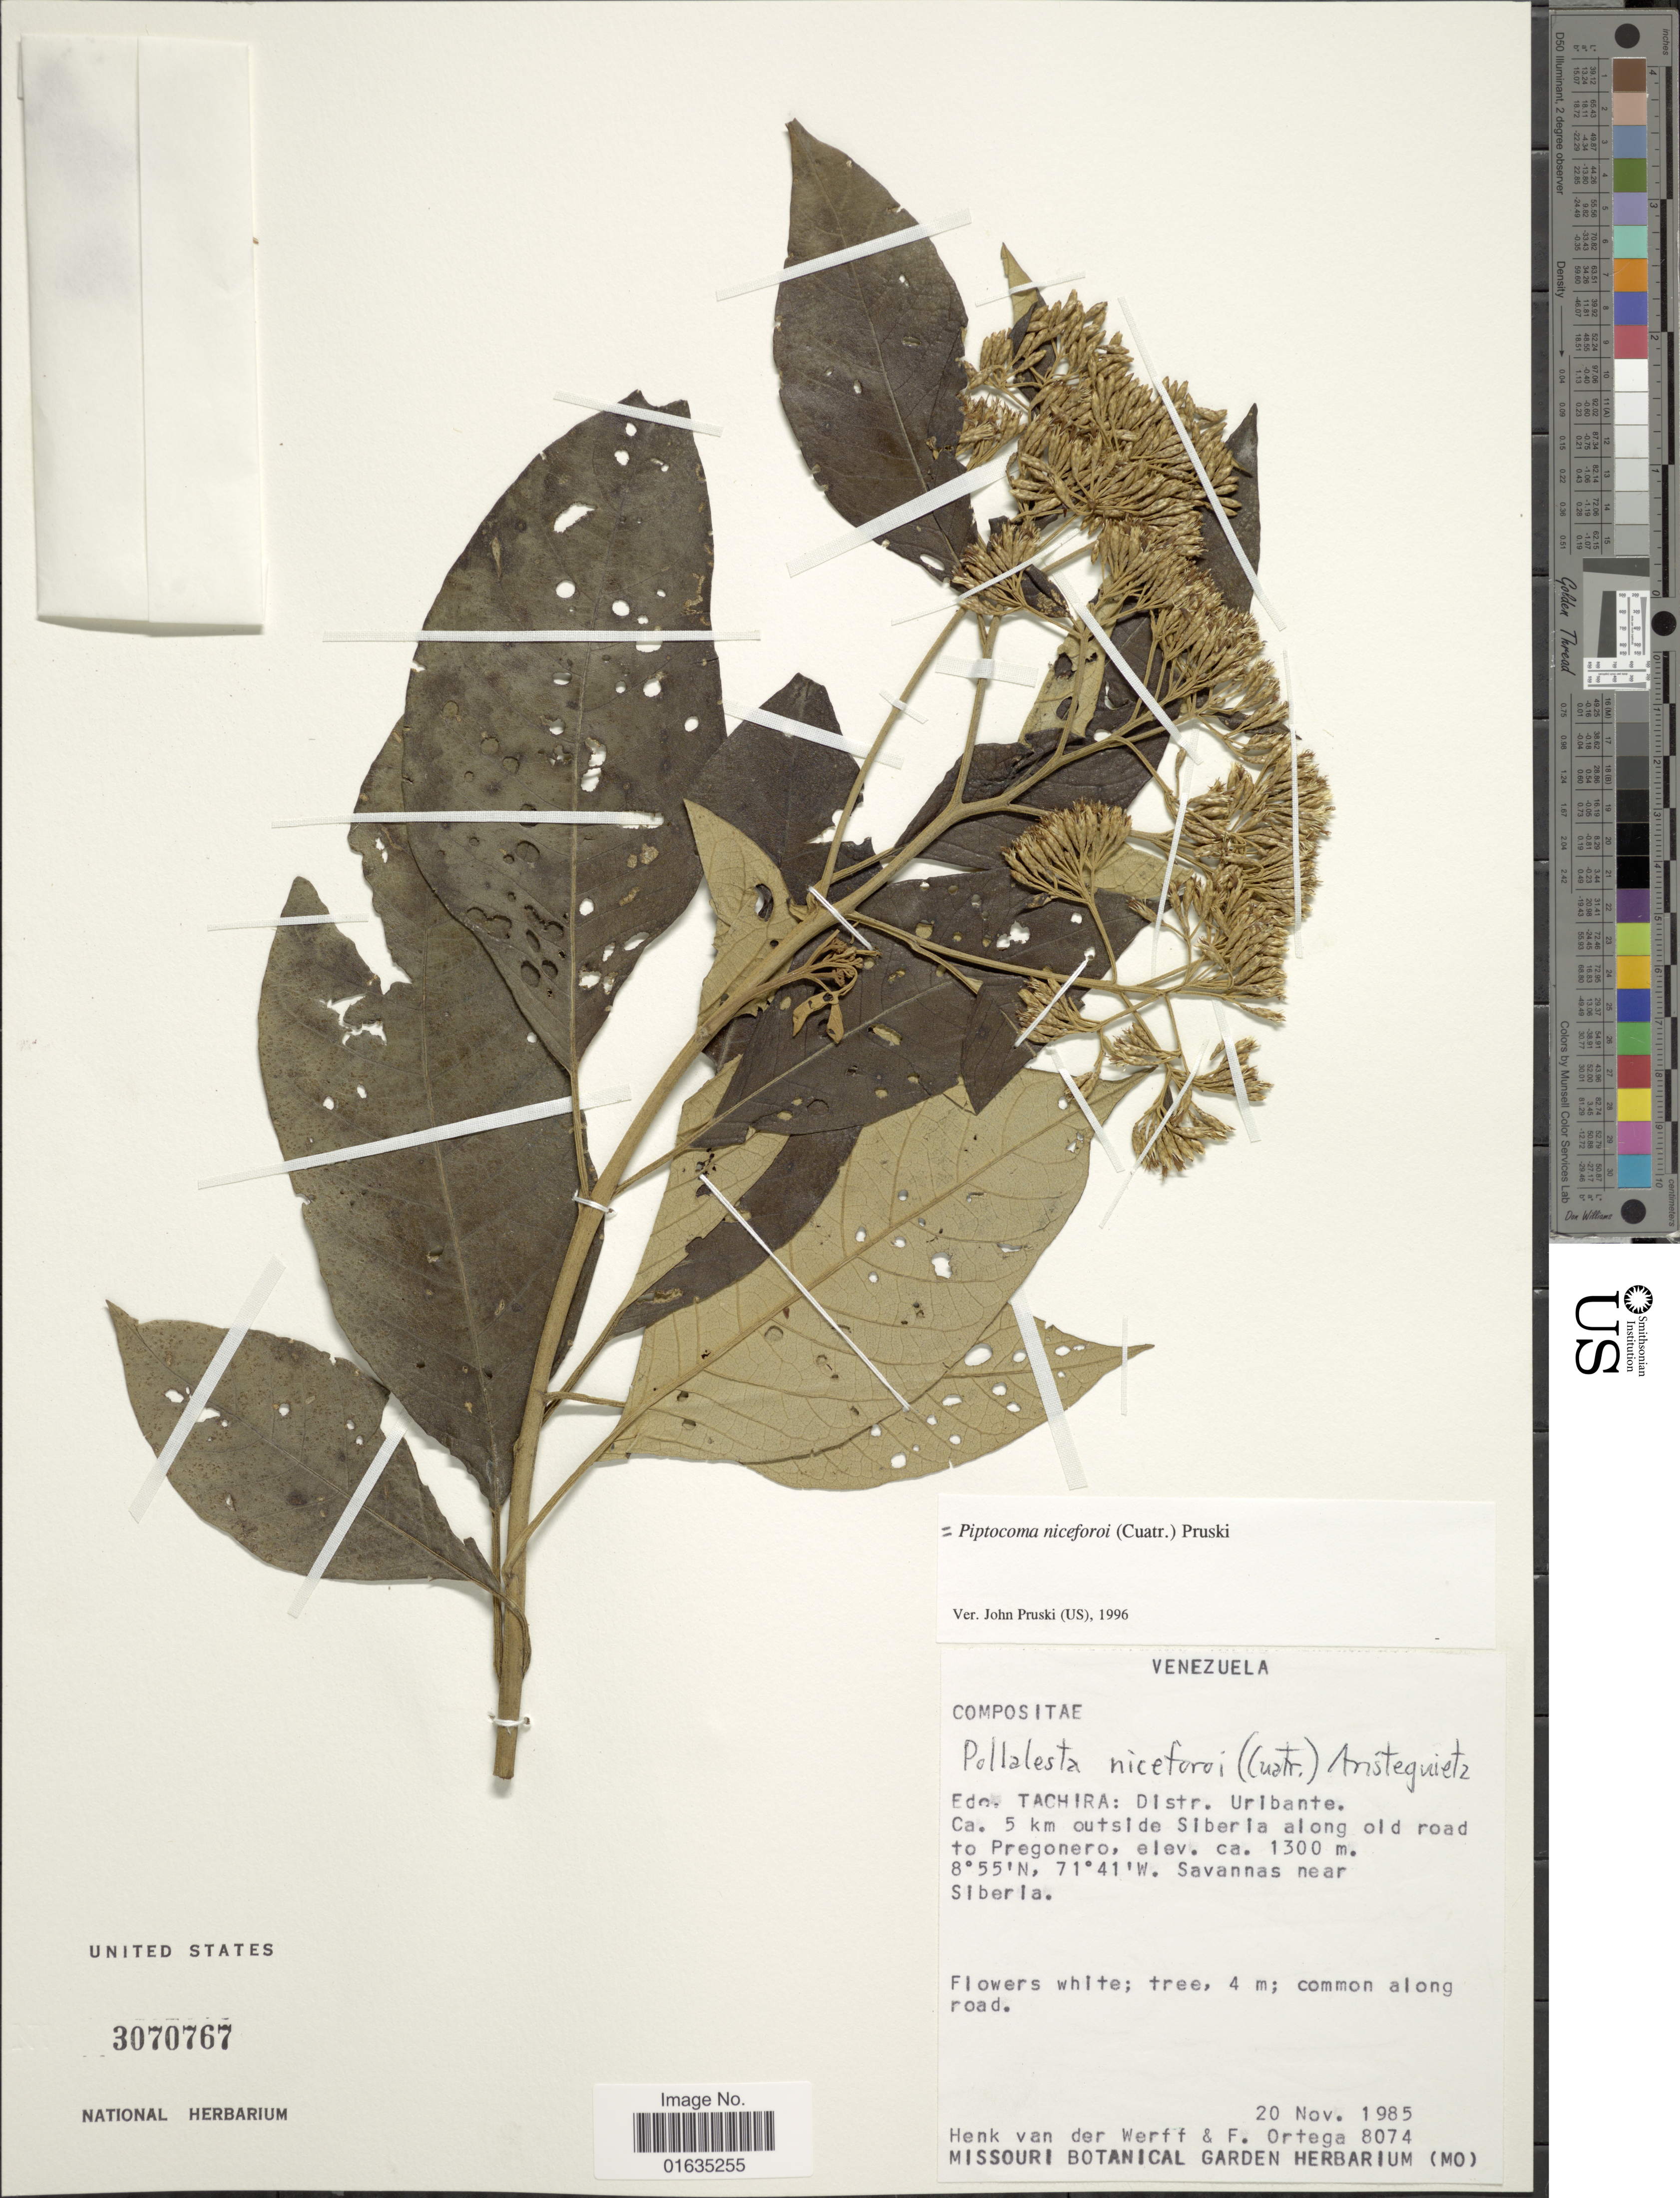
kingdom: Plantae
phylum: Tracheophyta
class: Magnoliopsida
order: Asterales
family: Asteraceae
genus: Piptocoma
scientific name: Piptocoma niceforoi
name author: (Cuatrec.) H. Rob.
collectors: H. van der Werff & F. J. Ortega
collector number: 8074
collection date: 1985-11-20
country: Venezuela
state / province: Tachira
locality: Distr. Uribante, ca 5 km outside Siberia along old road to Pregonero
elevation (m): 1300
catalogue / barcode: US 3070767